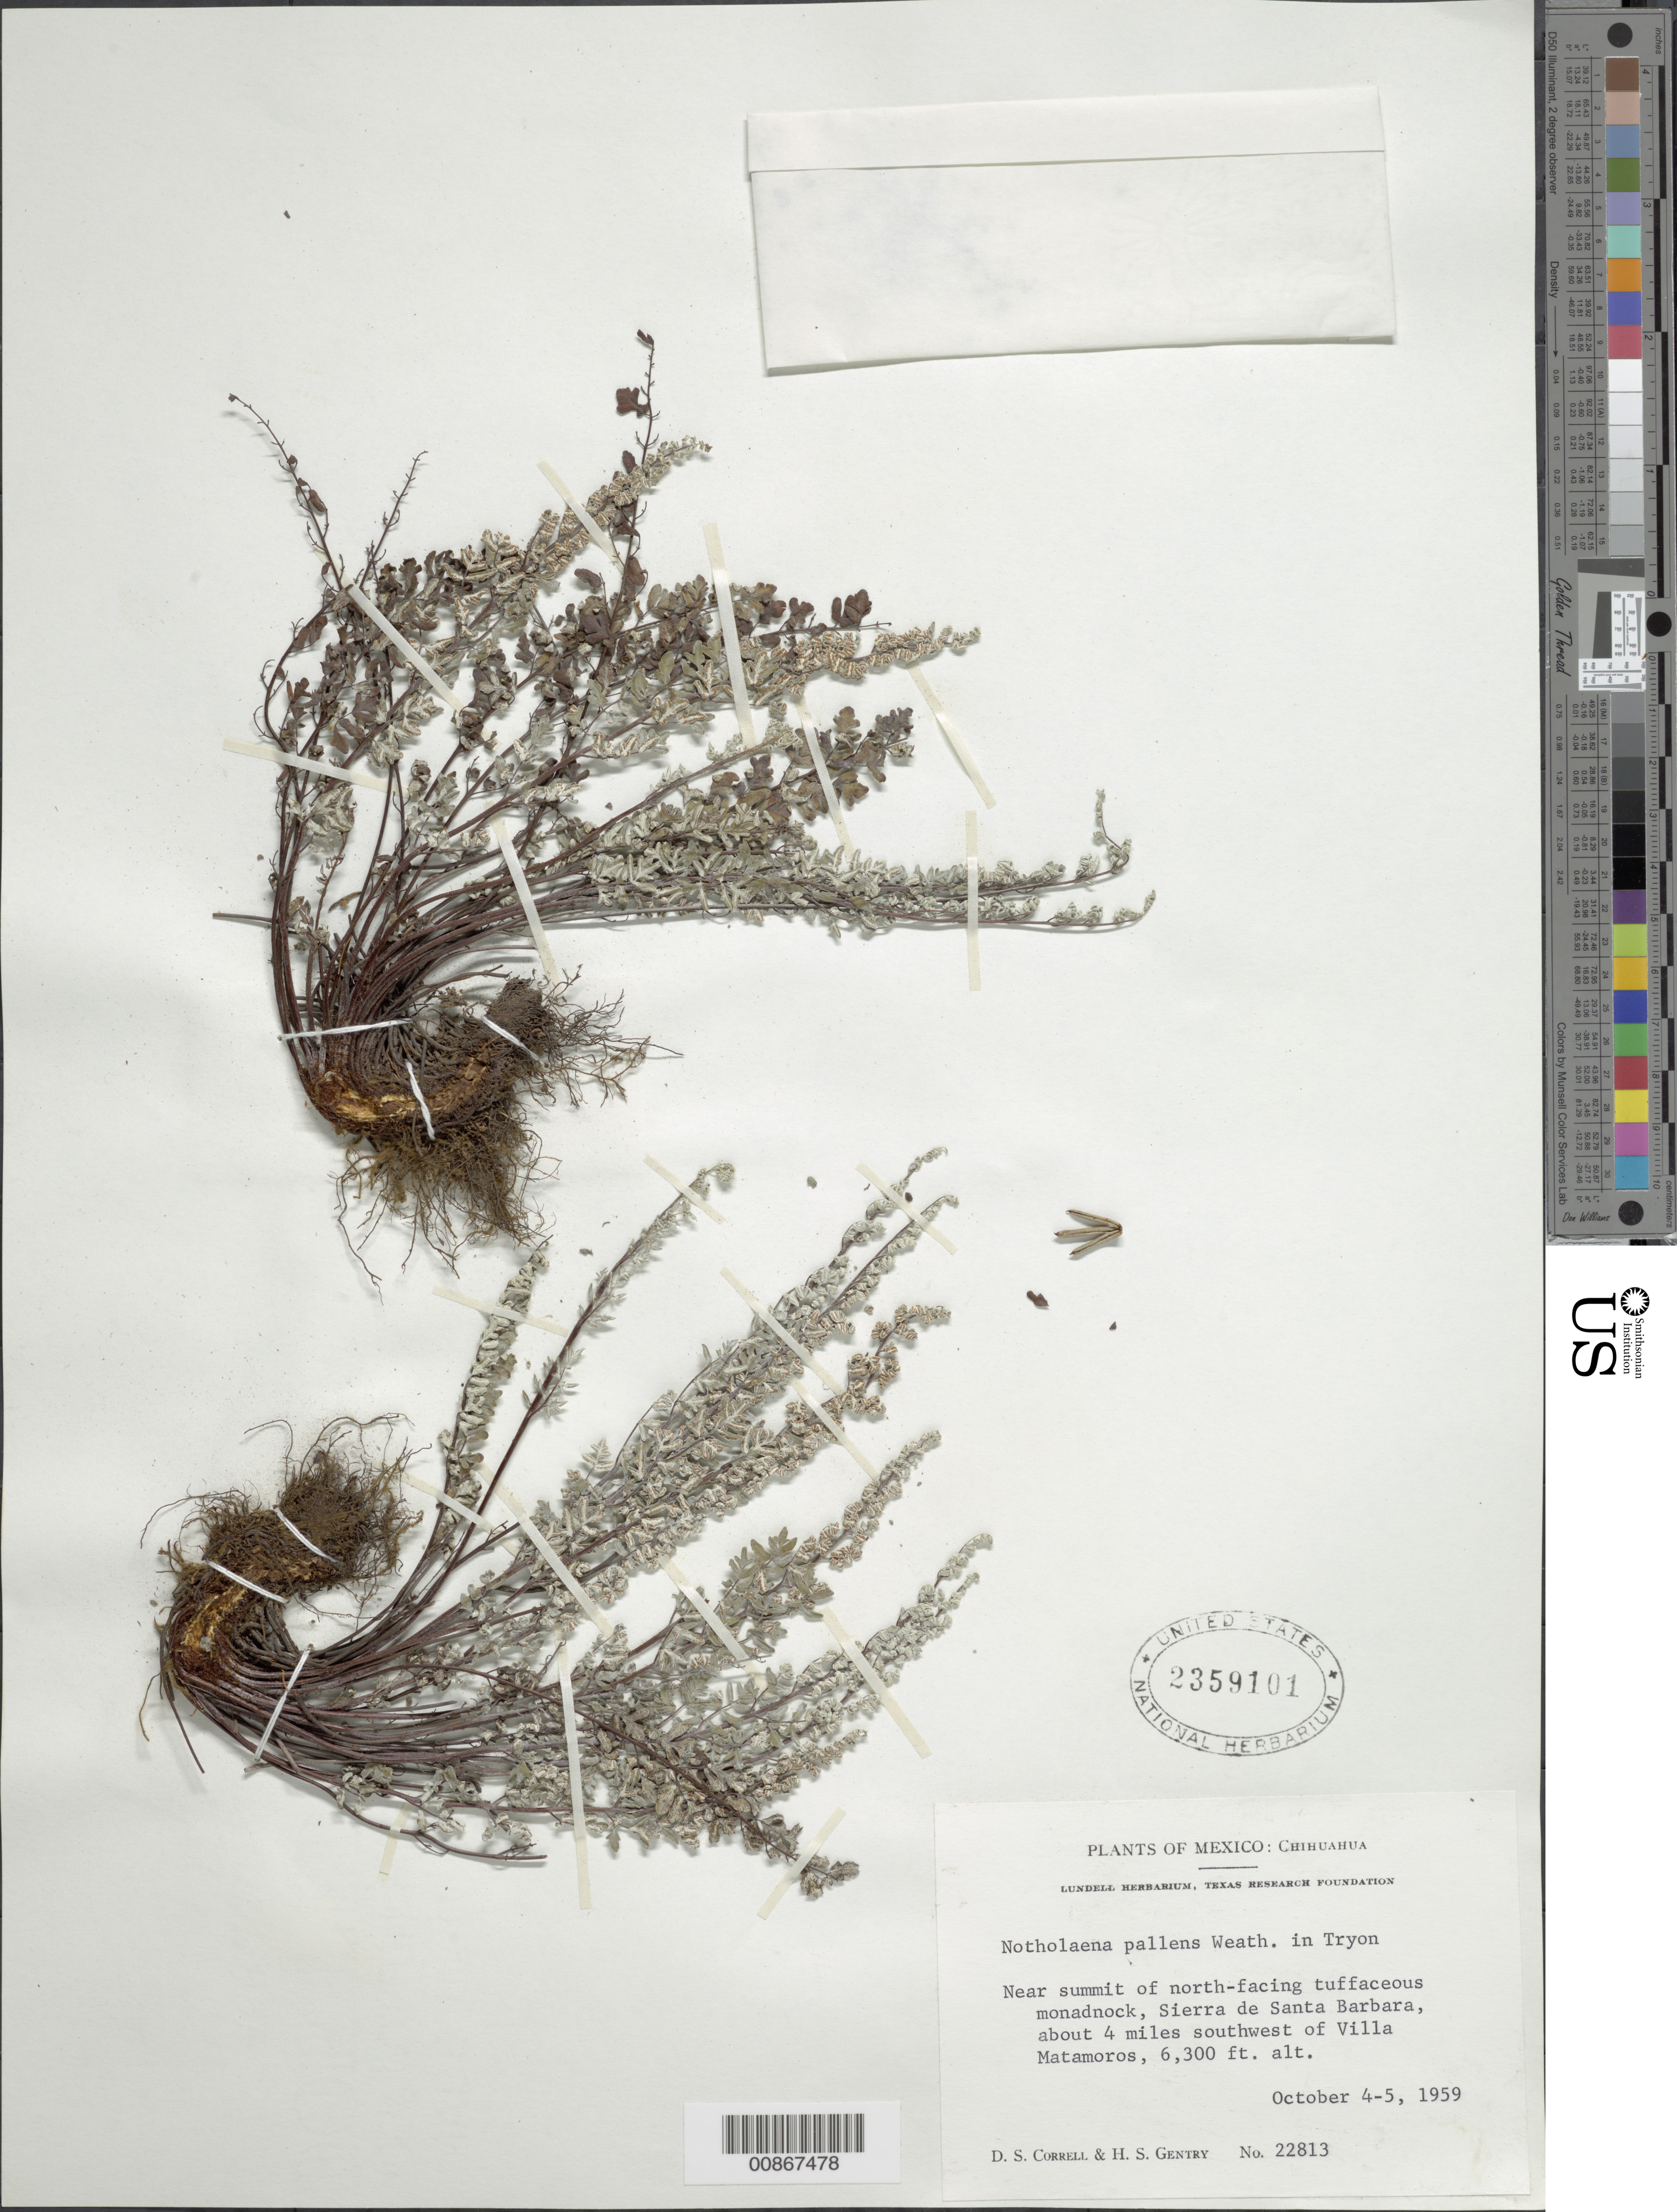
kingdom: Plantae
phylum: Tracheophyta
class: Polypodiopsida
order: Polypodiales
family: Pteridaceae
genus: Argyrochosma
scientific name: Argyrochosma pallens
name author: (Weath.) Windham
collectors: D. S. Correll & H. S. Gentry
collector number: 22813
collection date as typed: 04 Oct 1959 to 05 Oct 1959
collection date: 1959-10-04/1959-10-05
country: Mexico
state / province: Chihuahua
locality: Sierra de Santa Barbara, about 4 miles southwest of Villa Matamoros.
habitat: Near summit of north-facing tuffaceous monadnock.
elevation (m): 1920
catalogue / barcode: US 2359101